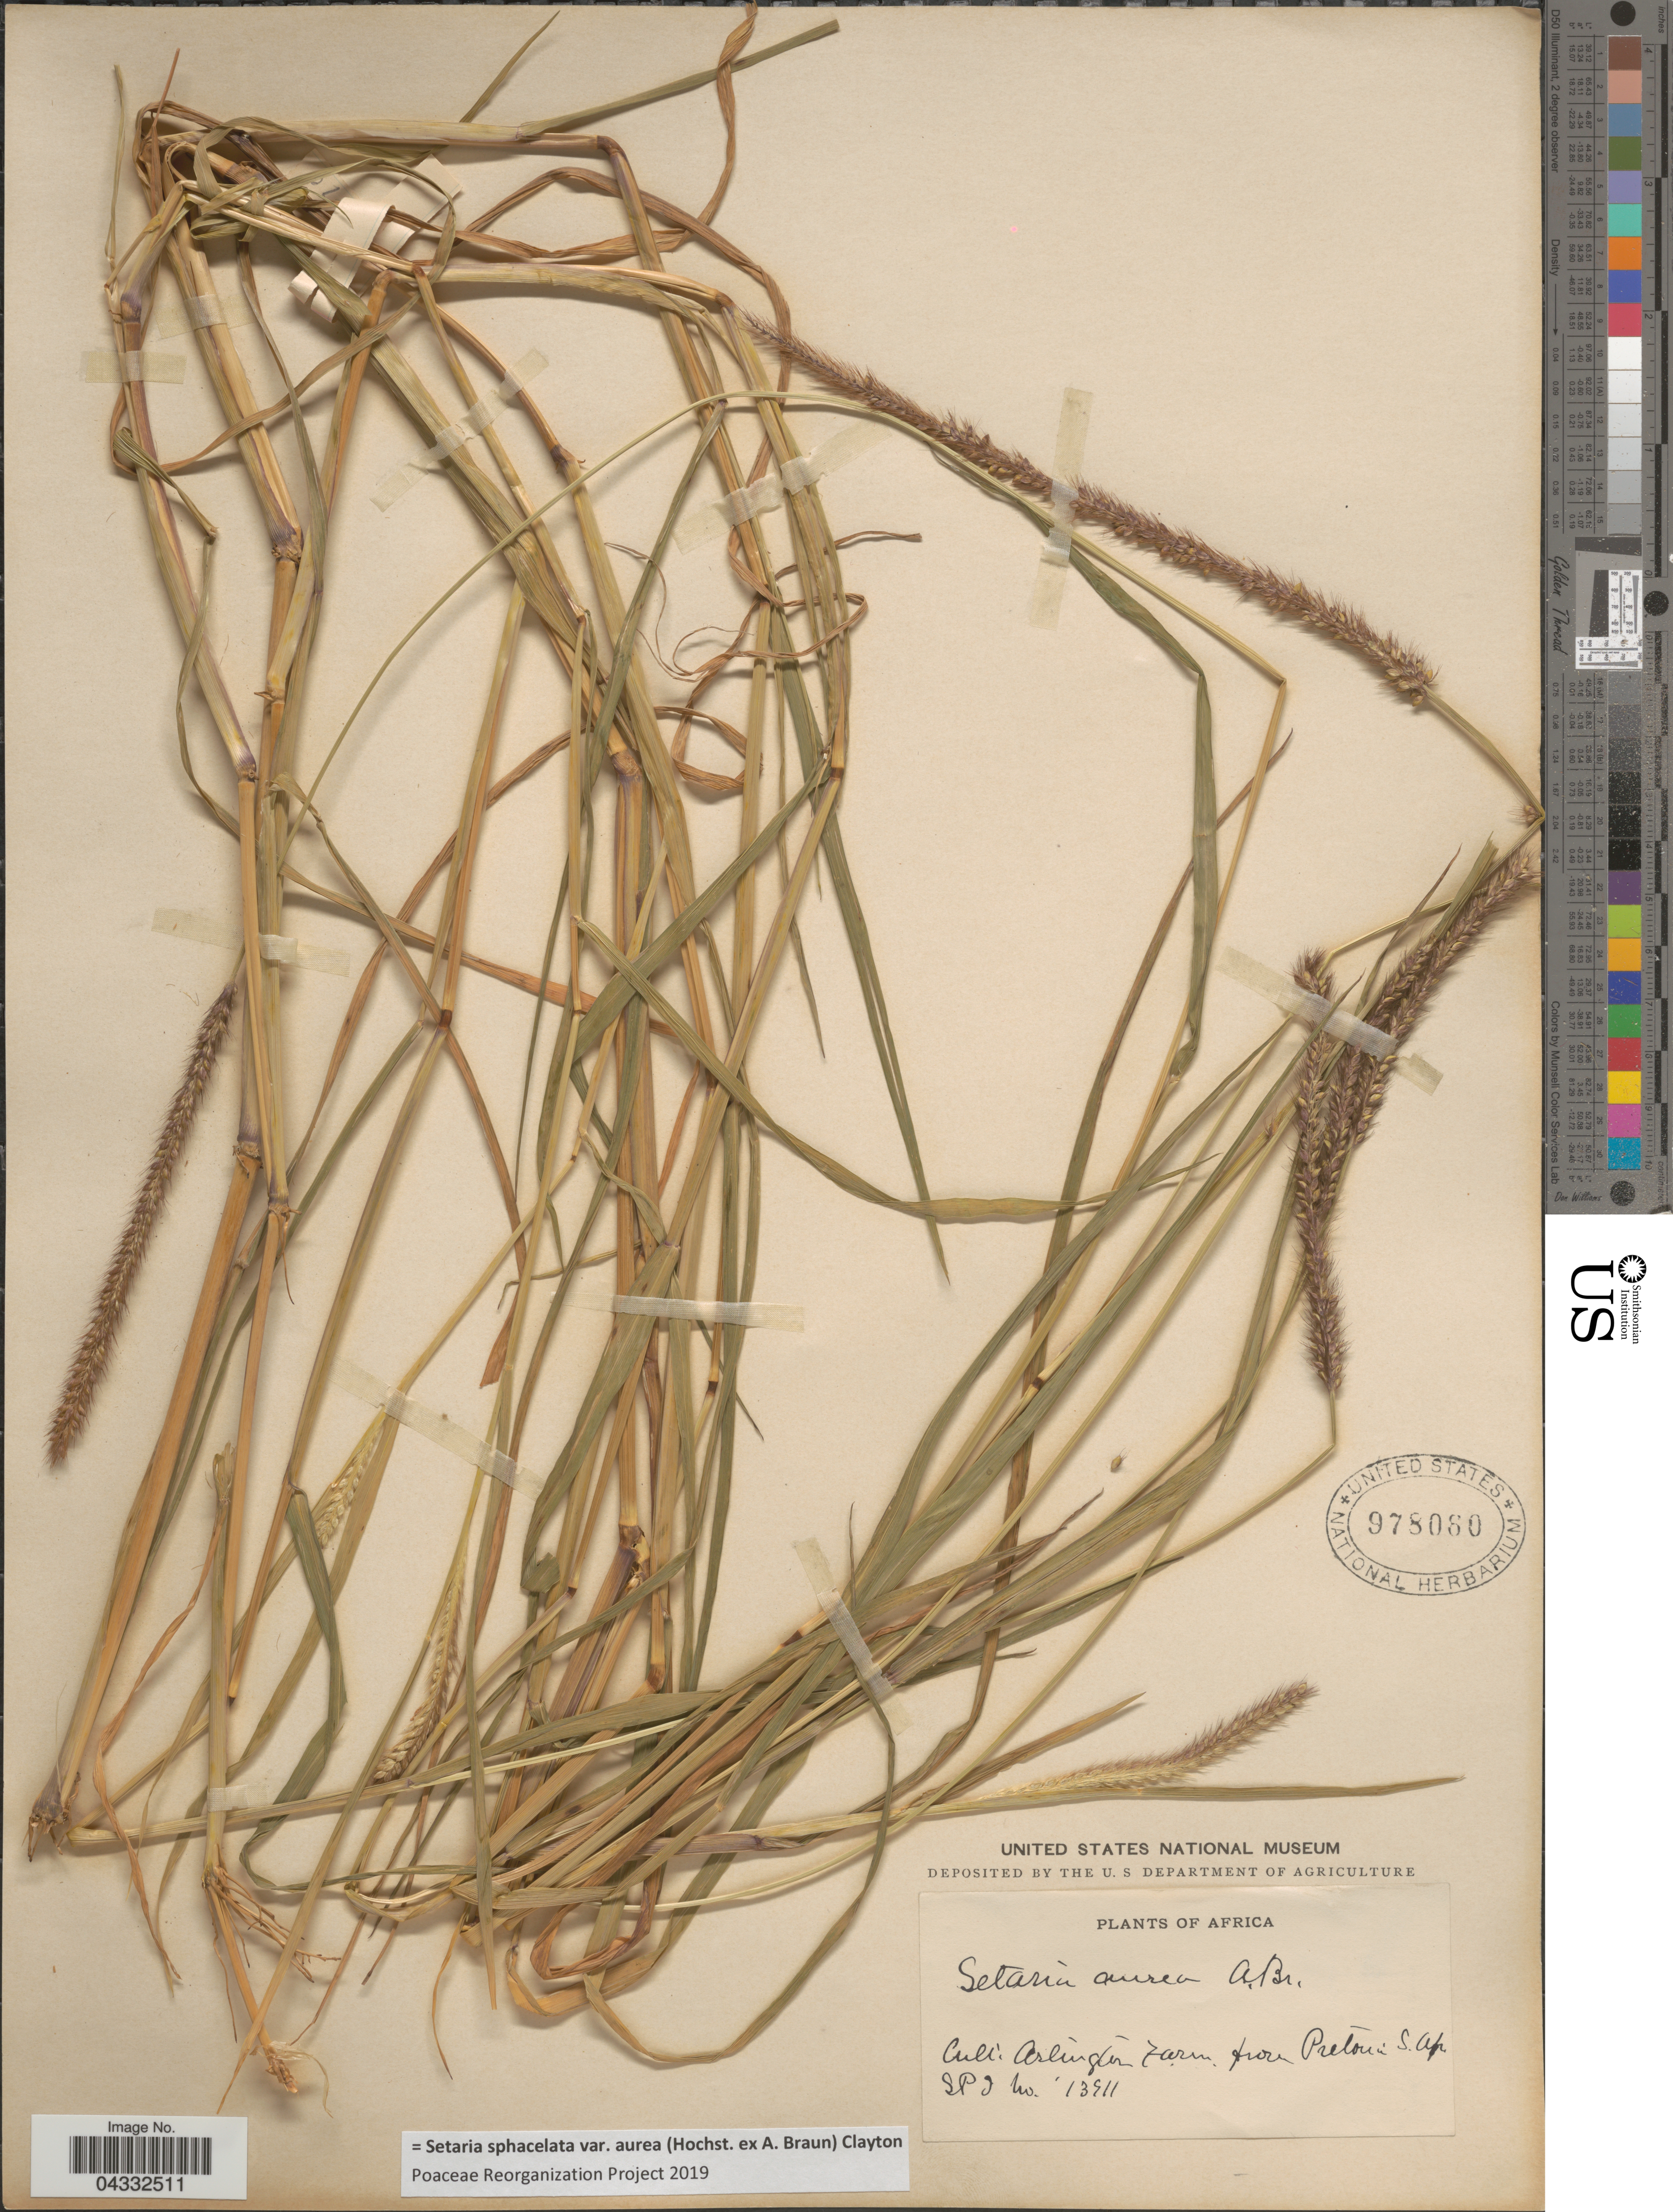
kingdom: Plantae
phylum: Tracheophyta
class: Liliopsida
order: Poales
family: Poaceae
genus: Setaria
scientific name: Setaria sphacelata var. aurea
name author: (Hochst. ex A. Braun) Clayton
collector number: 13911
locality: Arlington Farm.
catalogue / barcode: US 978080